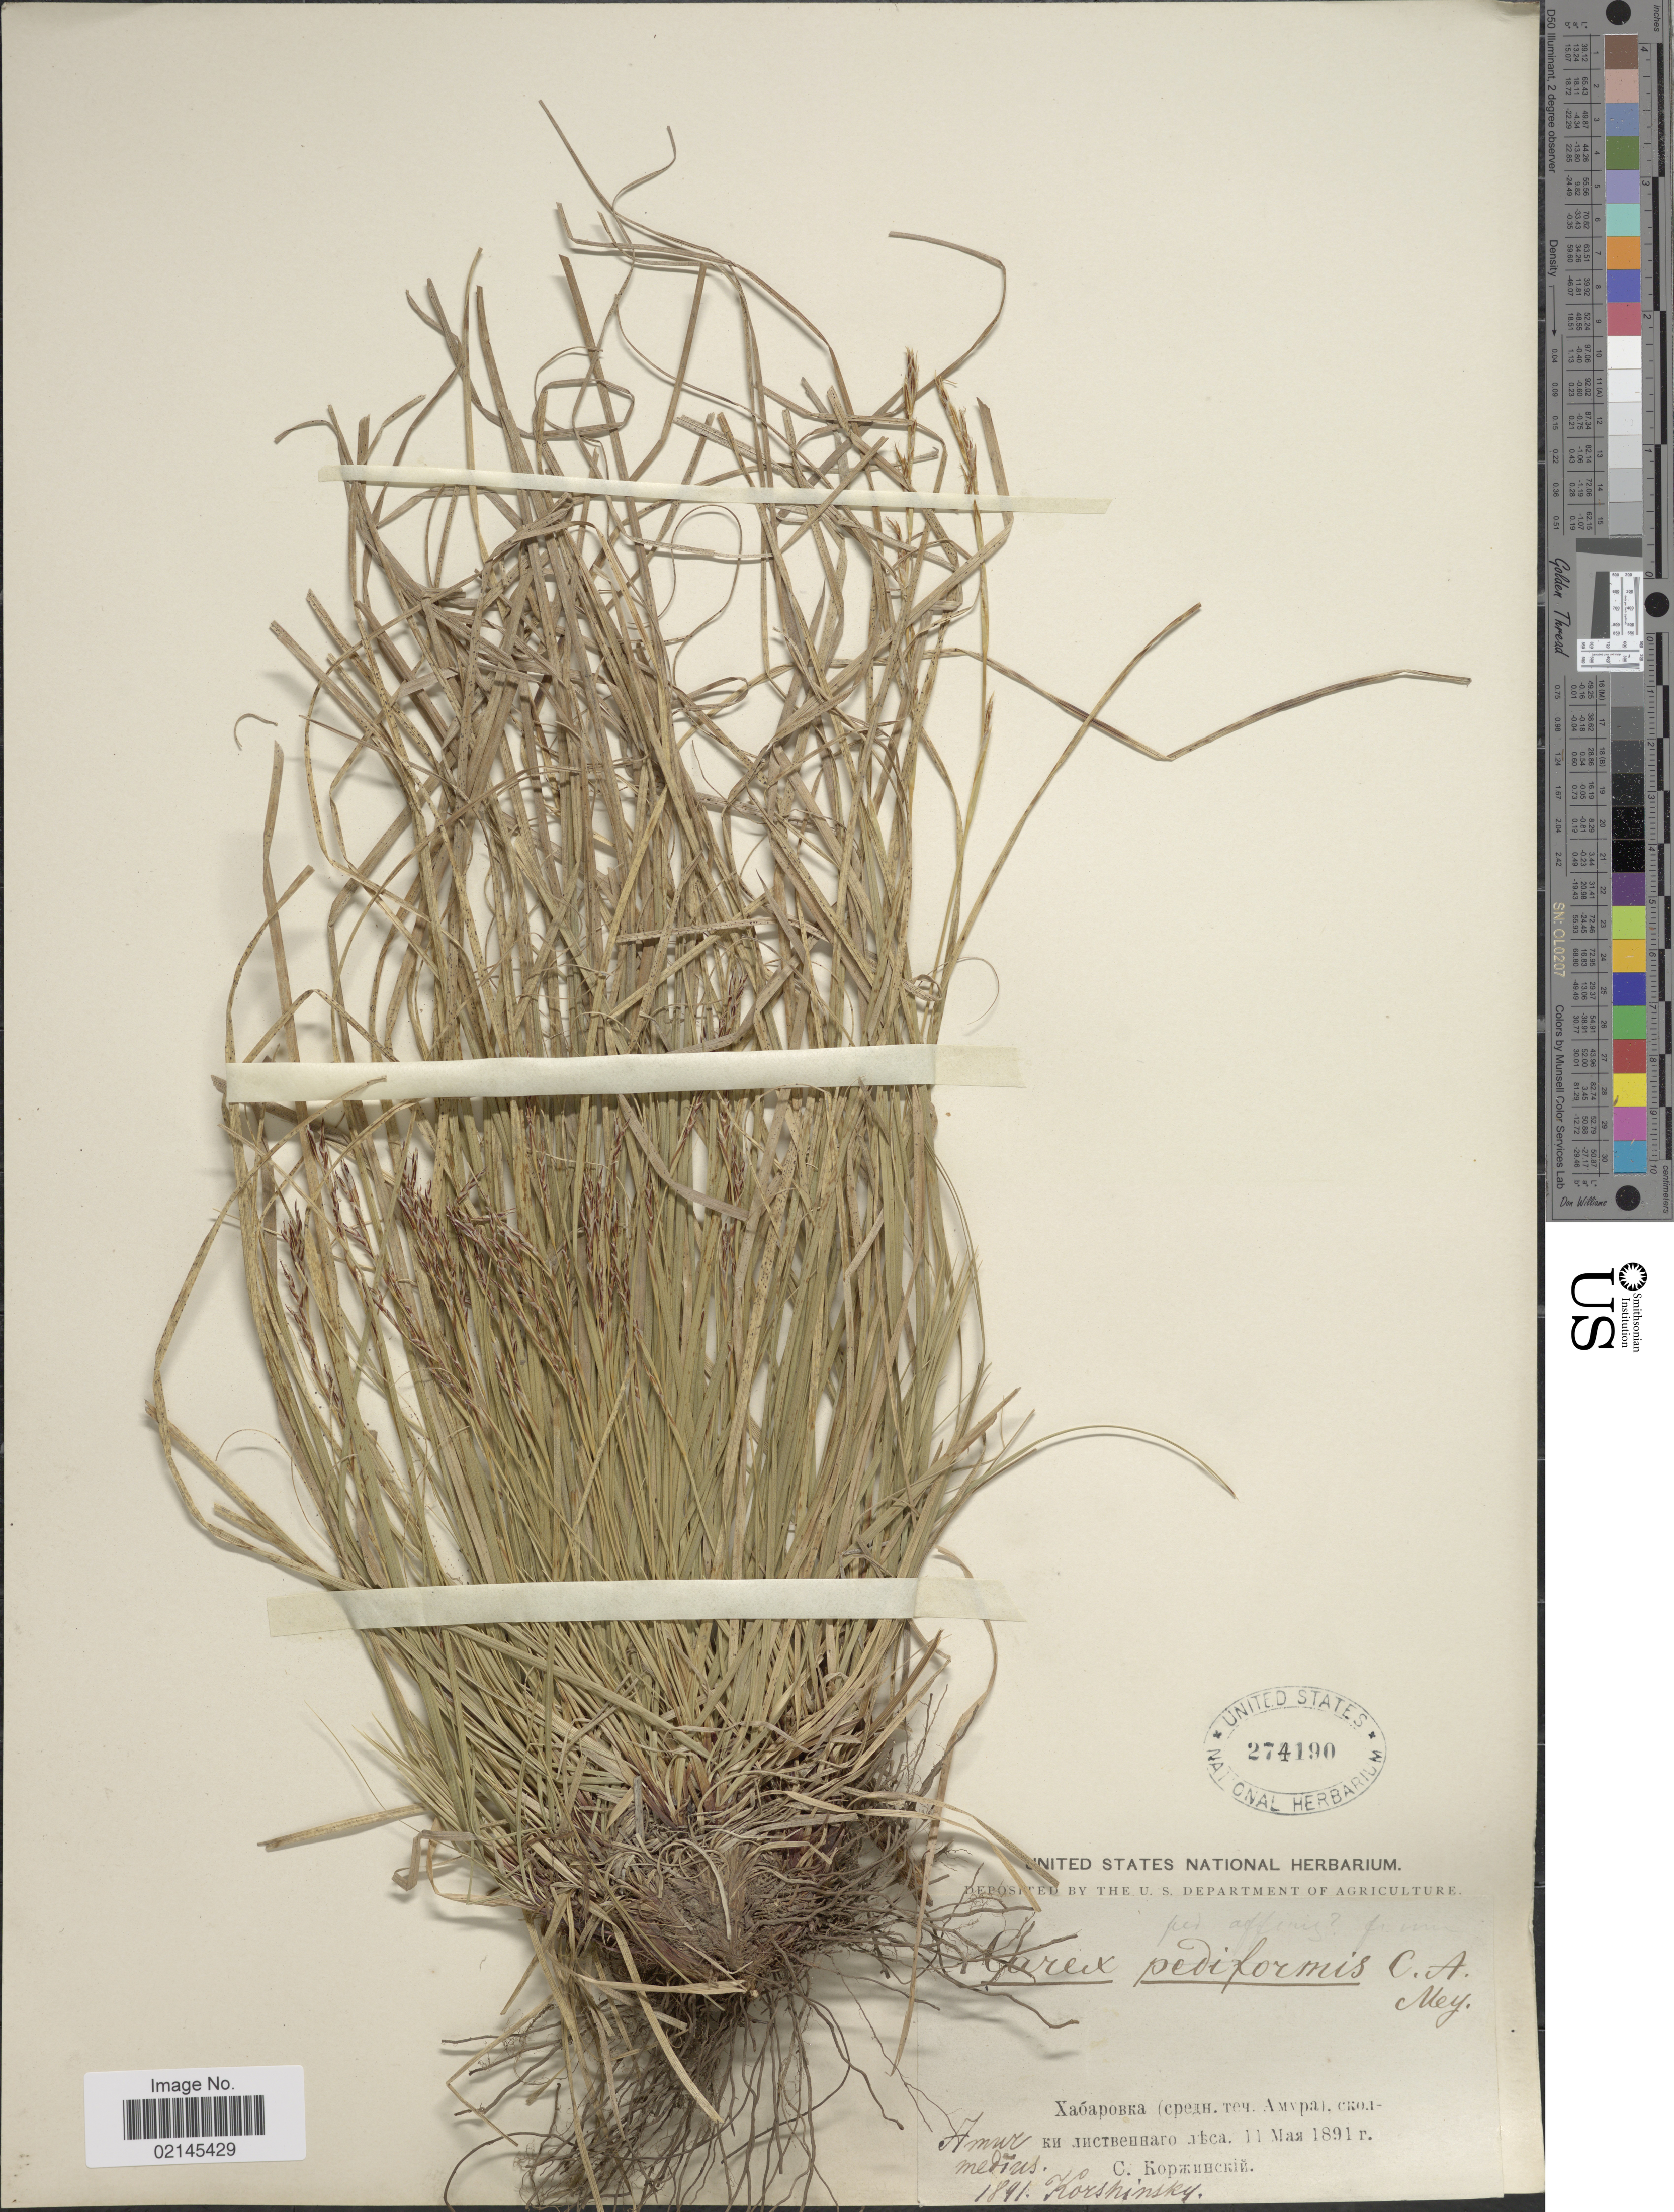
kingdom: Plantae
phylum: Tracheophyta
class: Liliopsida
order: Poales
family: Cyperaceae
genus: Carex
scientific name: Carex pediformis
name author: C.A. Mey.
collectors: Korshinsky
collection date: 1891-05-11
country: Russian Federation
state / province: Khabarovsk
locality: Amur medius, Khabarovka (now Khabarovsk), river Amur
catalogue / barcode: US 274190